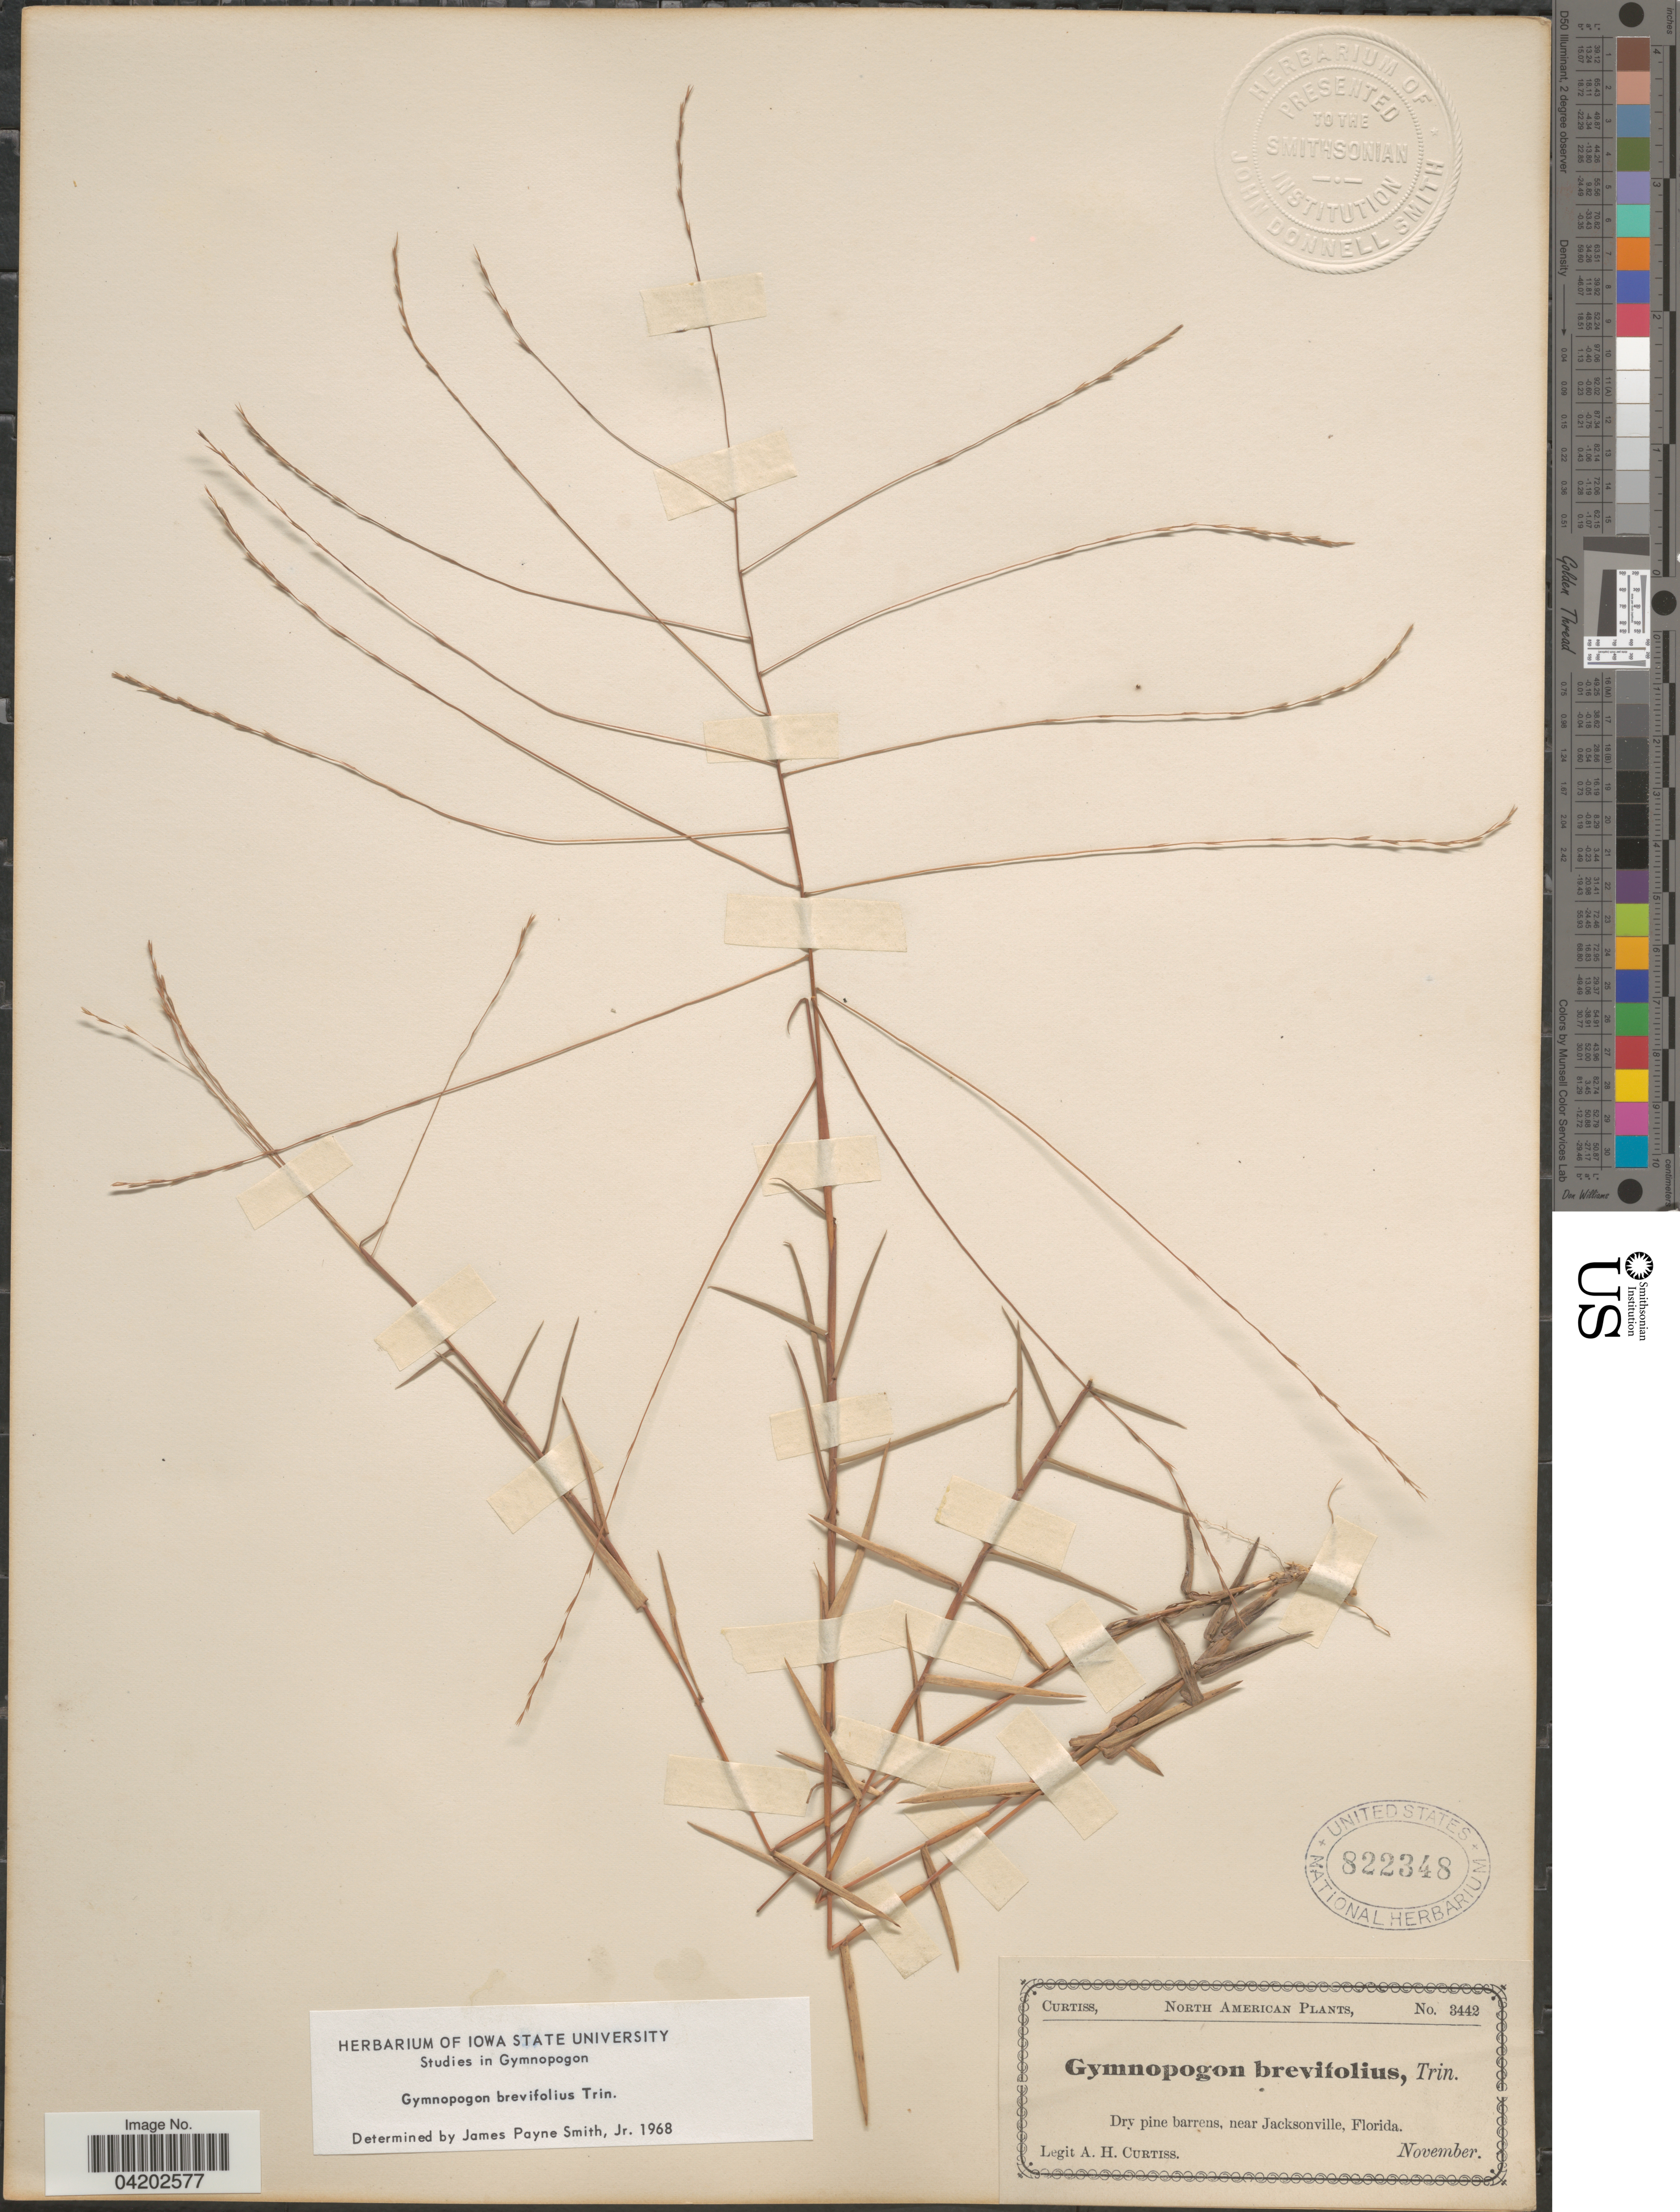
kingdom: Plantae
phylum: Tracheophyta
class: Liliopsida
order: Poales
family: Poaceae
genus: Gymnopogon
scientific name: Gymnopogon brevifolius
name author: Trin.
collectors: A. H. Curtiss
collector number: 3442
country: United States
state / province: Florida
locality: Near Jacksonville.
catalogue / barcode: US 822348